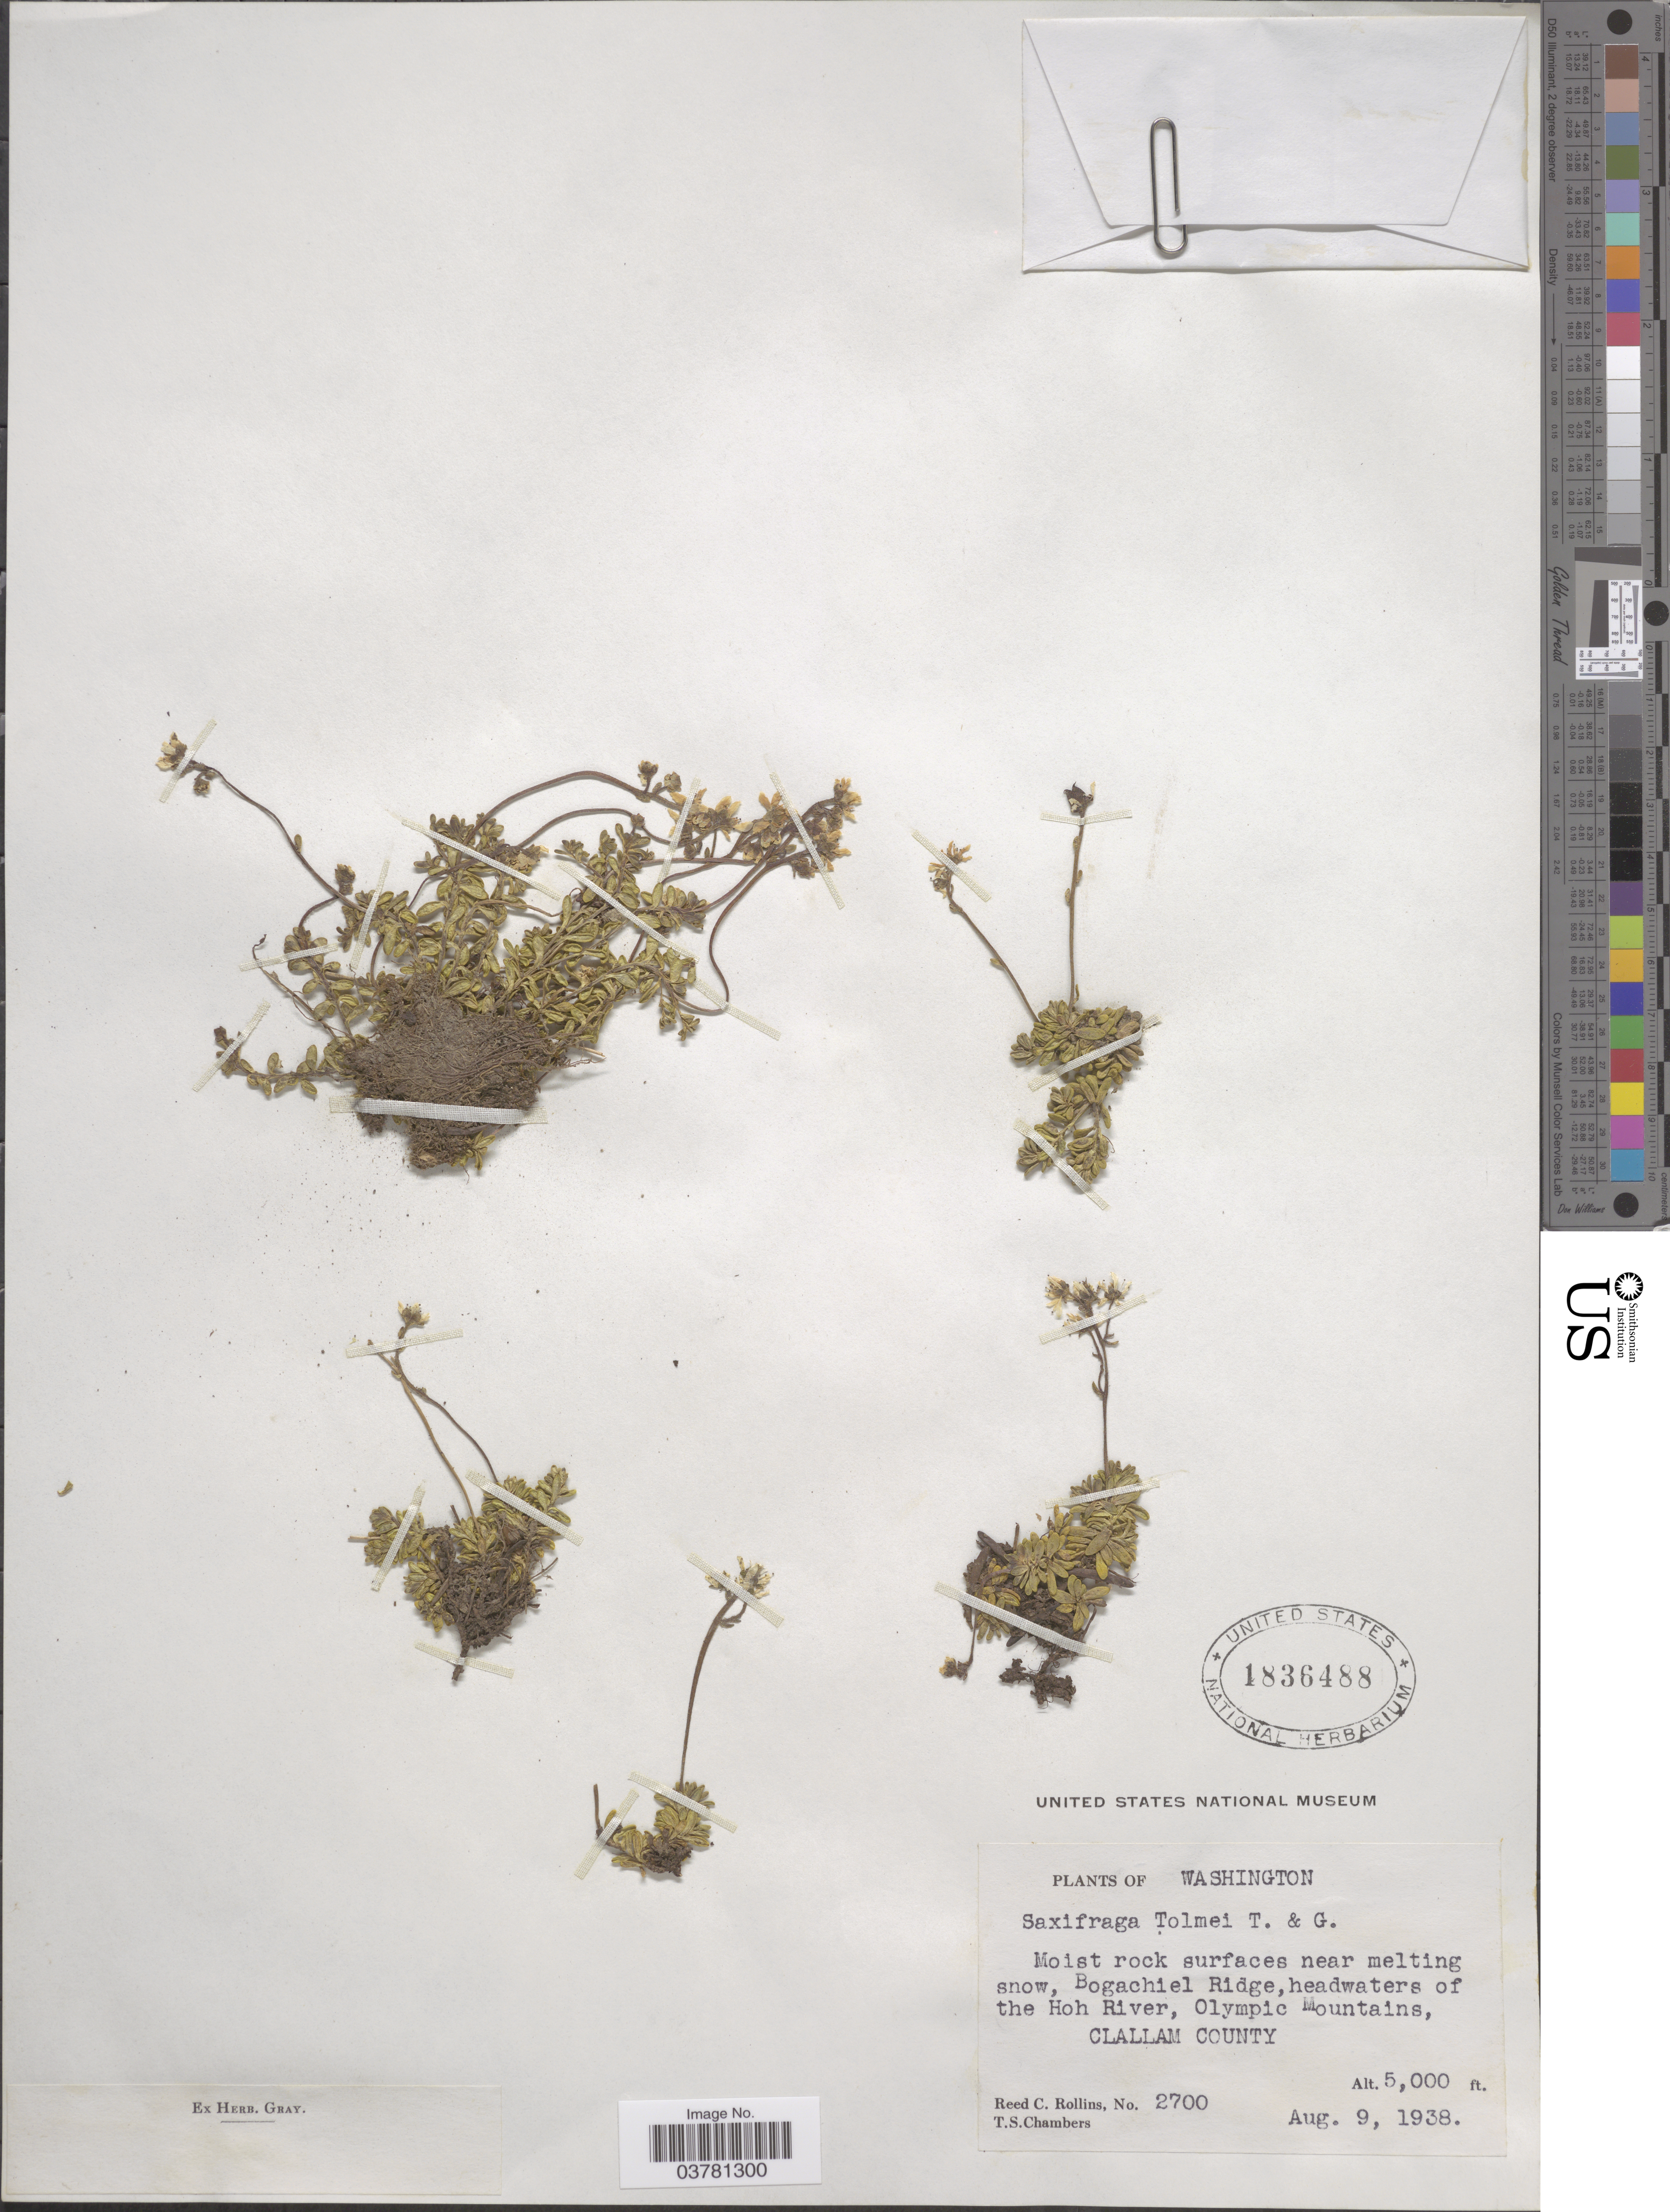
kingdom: Plantae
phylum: Tracheophyta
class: Magnoliopsida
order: Saxifragales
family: Saxifragaceae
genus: Micranthes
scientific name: Micranthes tolmiei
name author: (Torr. & A. Gray) Brouillet & Gornall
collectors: R. C. Rollins & T. Chambers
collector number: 2700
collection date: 1938-08-09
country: United States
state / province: Washington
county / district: Clallam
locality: Moist rock surfaces near melting snow, Bogachiel Ridge, headwaters of the Hoh River, Olympic Mountains, Clallam County.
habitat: moist rock surfaces near melting snow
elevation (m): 1524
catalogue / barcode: US 1836488